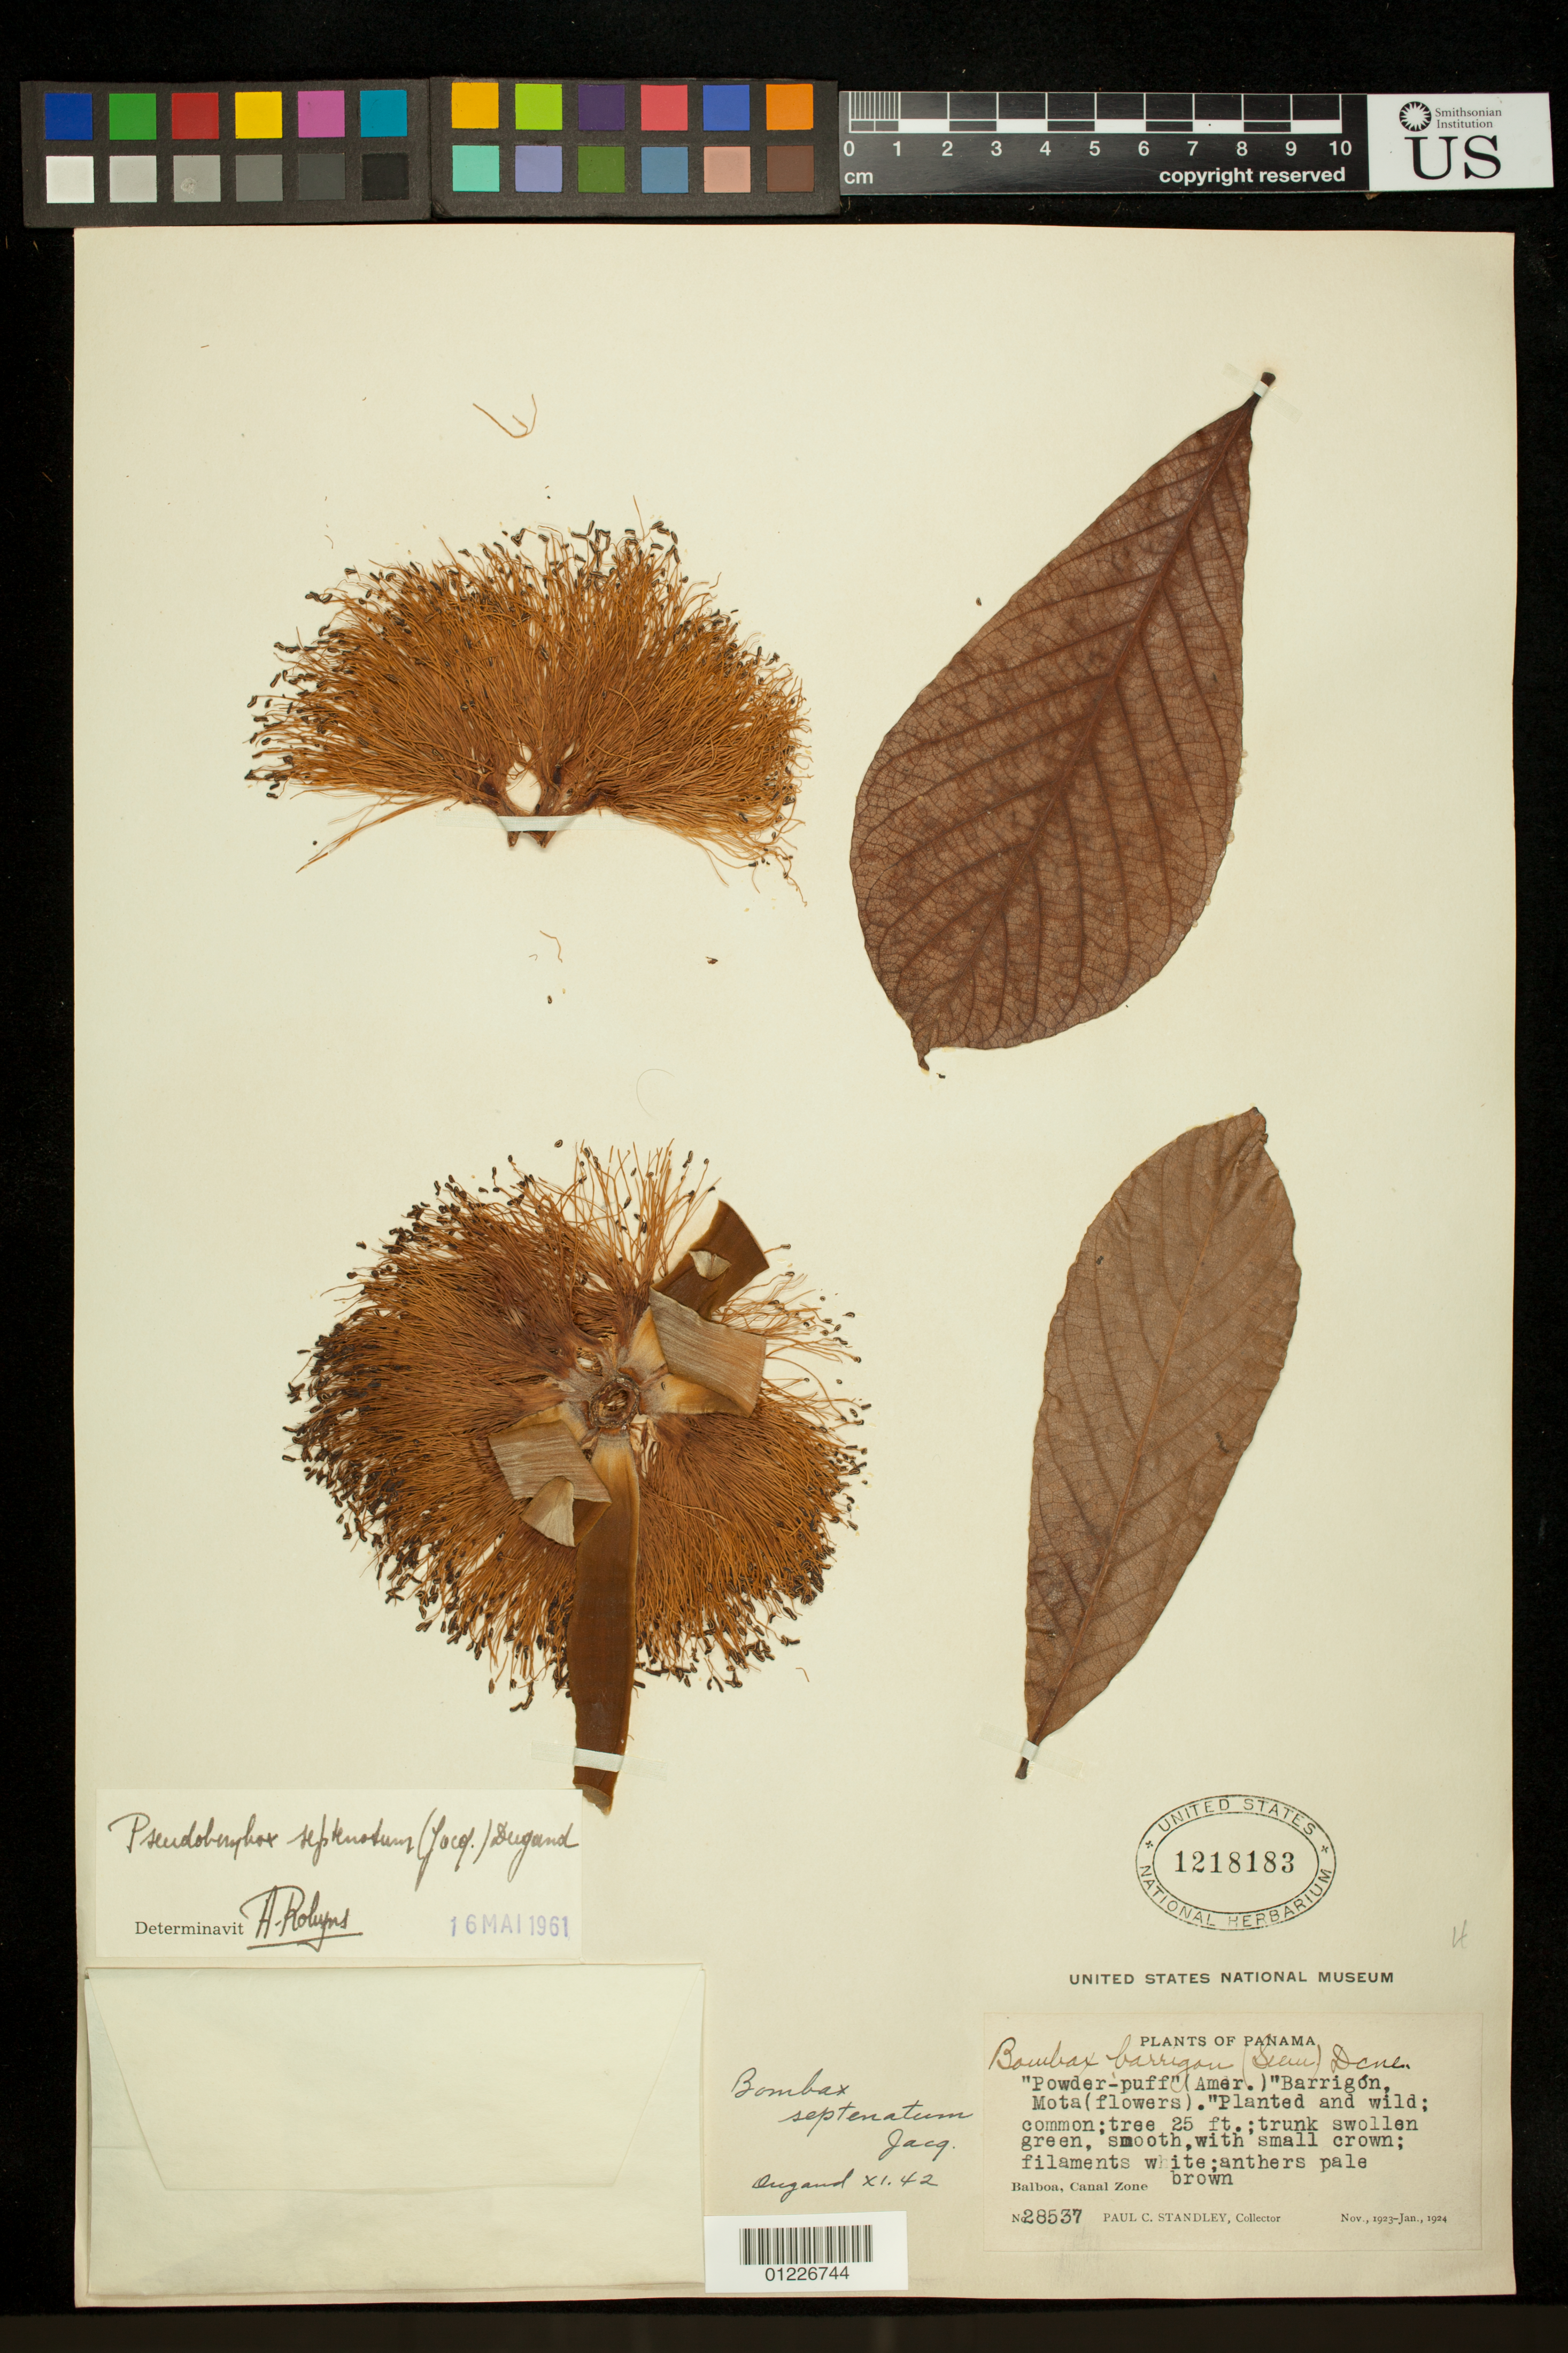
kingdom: Plantae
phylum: Tracheophyta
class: Magnoliopsida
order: Malvales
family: Malvaceae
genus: Pseudobombax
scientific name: Pseudobombax septenatum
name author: (Jacq.) Dugand G.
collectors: P. C. Standley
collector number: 28537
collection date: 1923-11/1924-01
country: Panama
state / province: Panamá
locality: Balboa, Canal Zone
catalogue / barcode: US 1218183